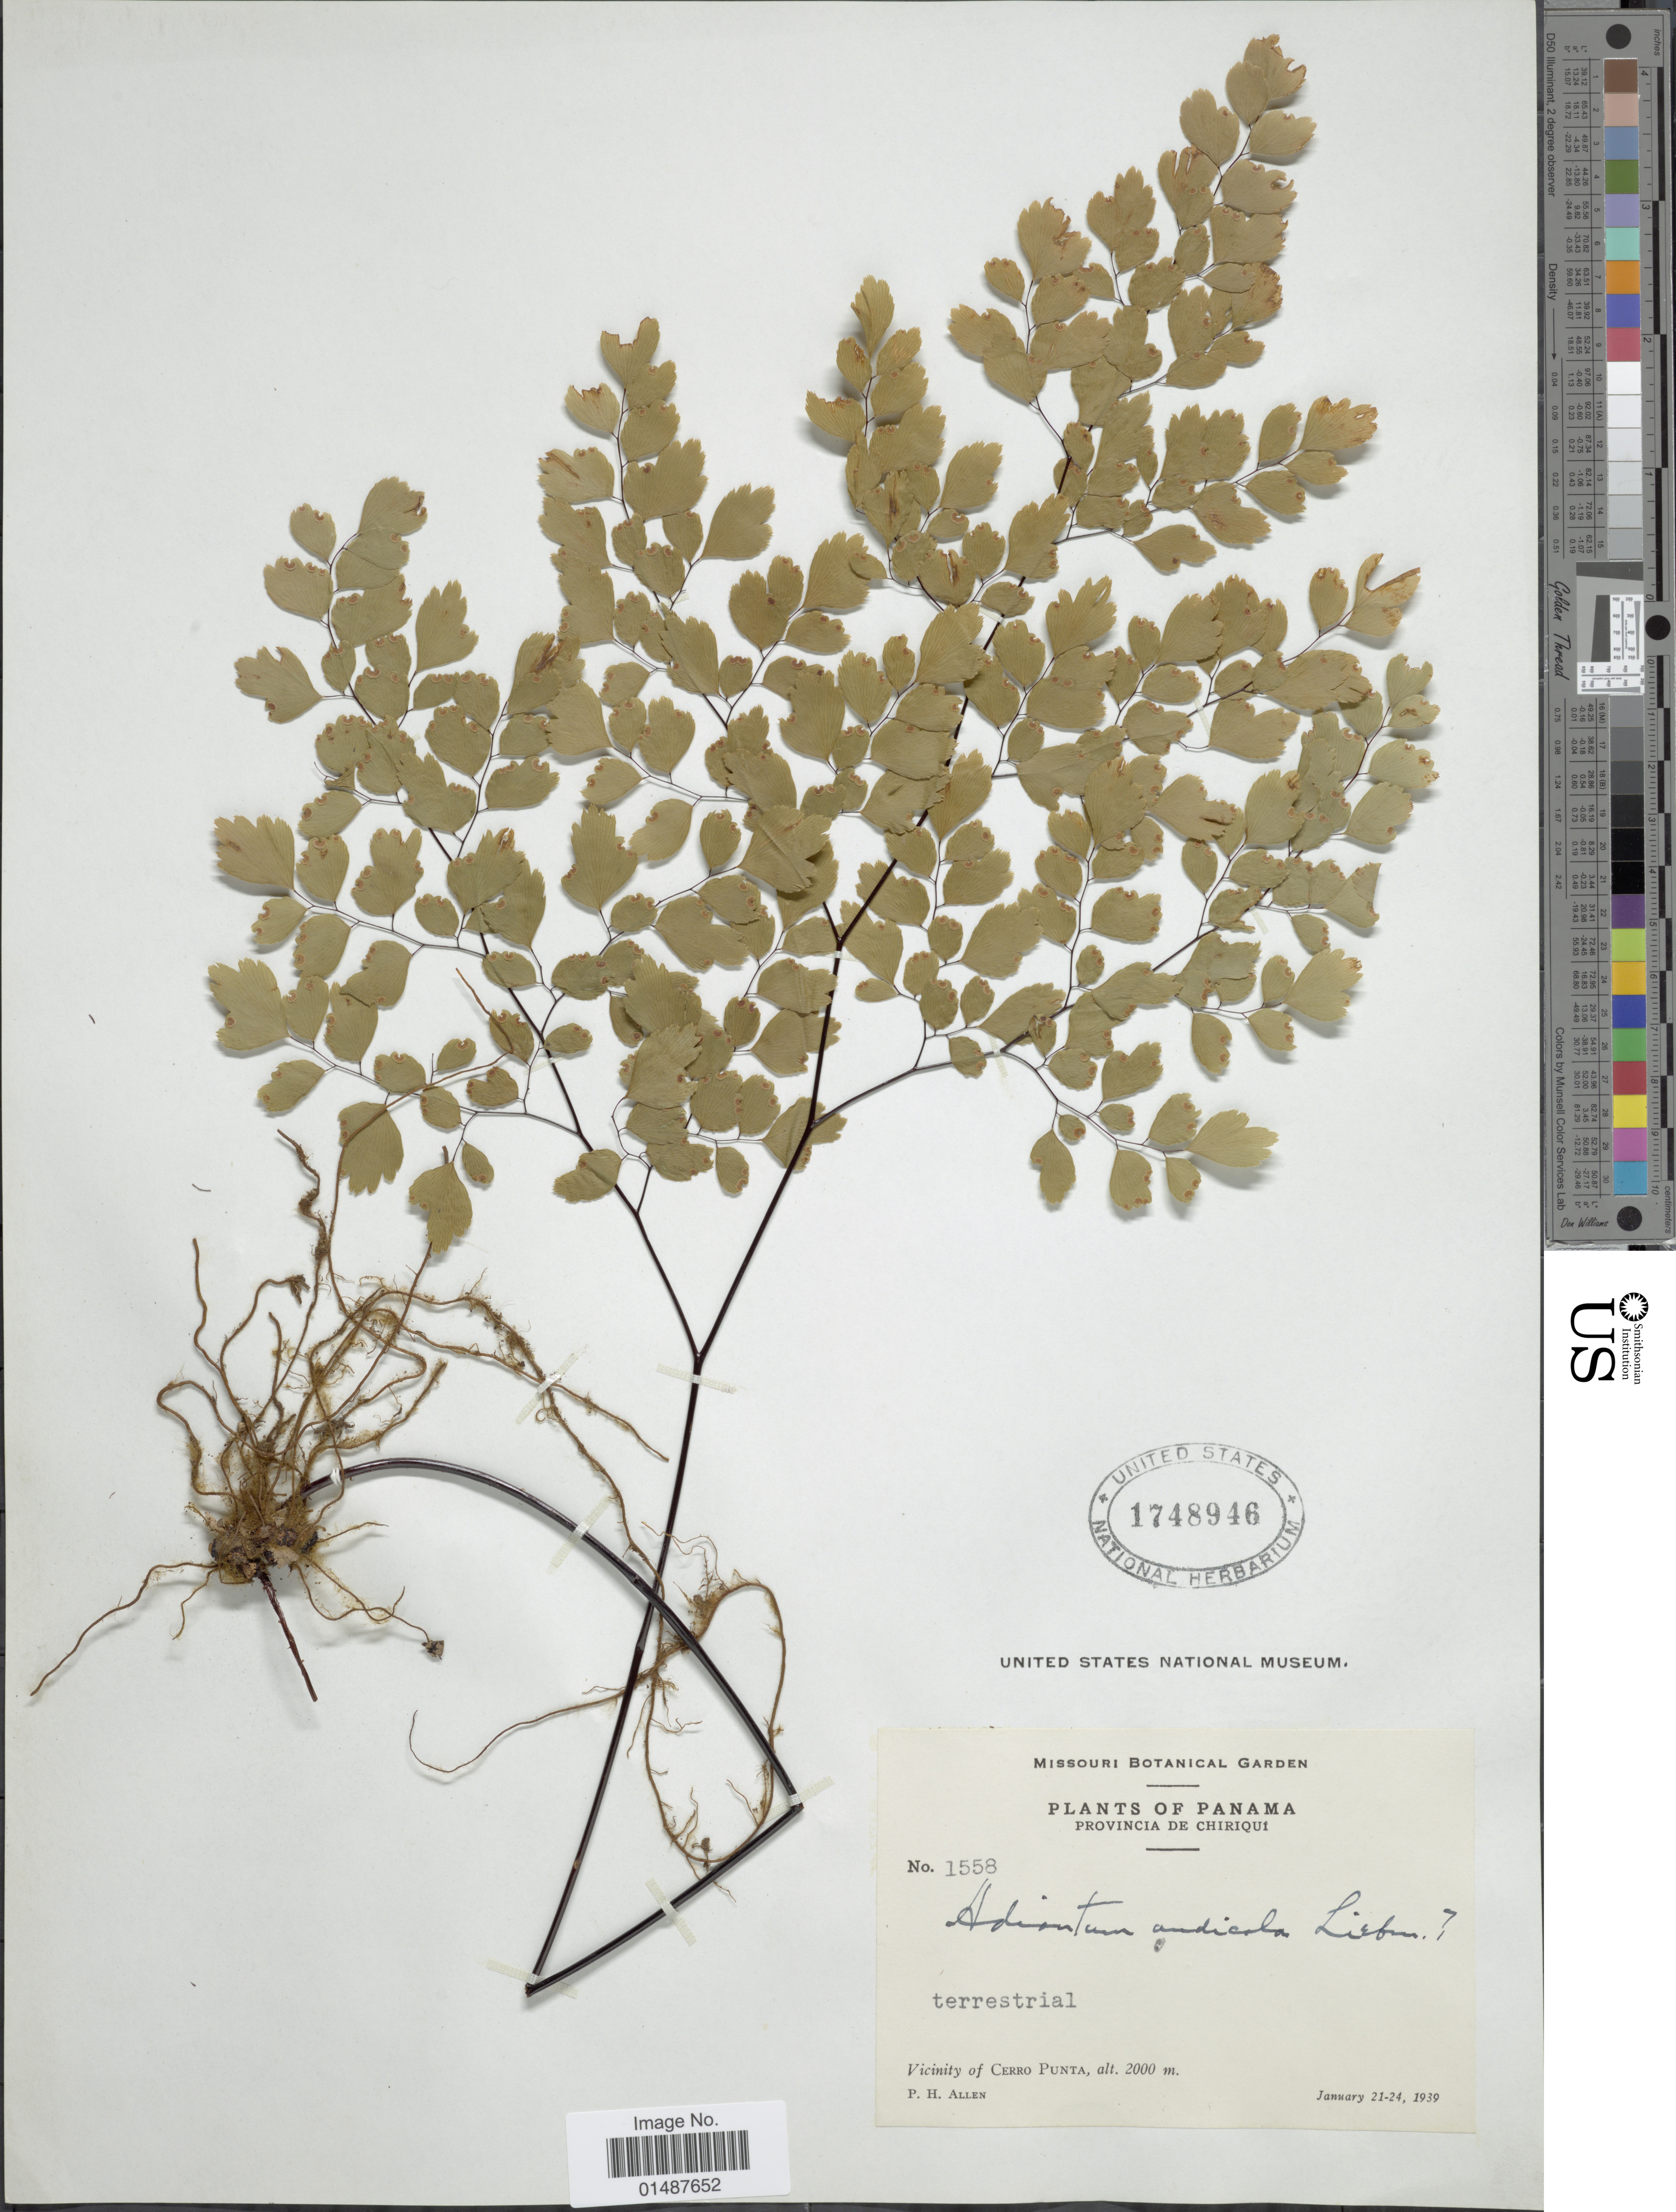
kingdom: Plantae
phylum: Tracheophyta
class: Polypodiopsida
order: Polypodiales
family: Pteridaceae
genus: Adiantum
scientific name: Adiantum andicola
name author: Liebm.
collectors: P. H. Allen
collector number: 1558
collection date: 1939-01-21/1939-01-24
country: Panama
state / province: Chiriqui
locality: Vicinity of Cerro Punta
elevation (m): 2000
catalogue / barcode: US 1748946